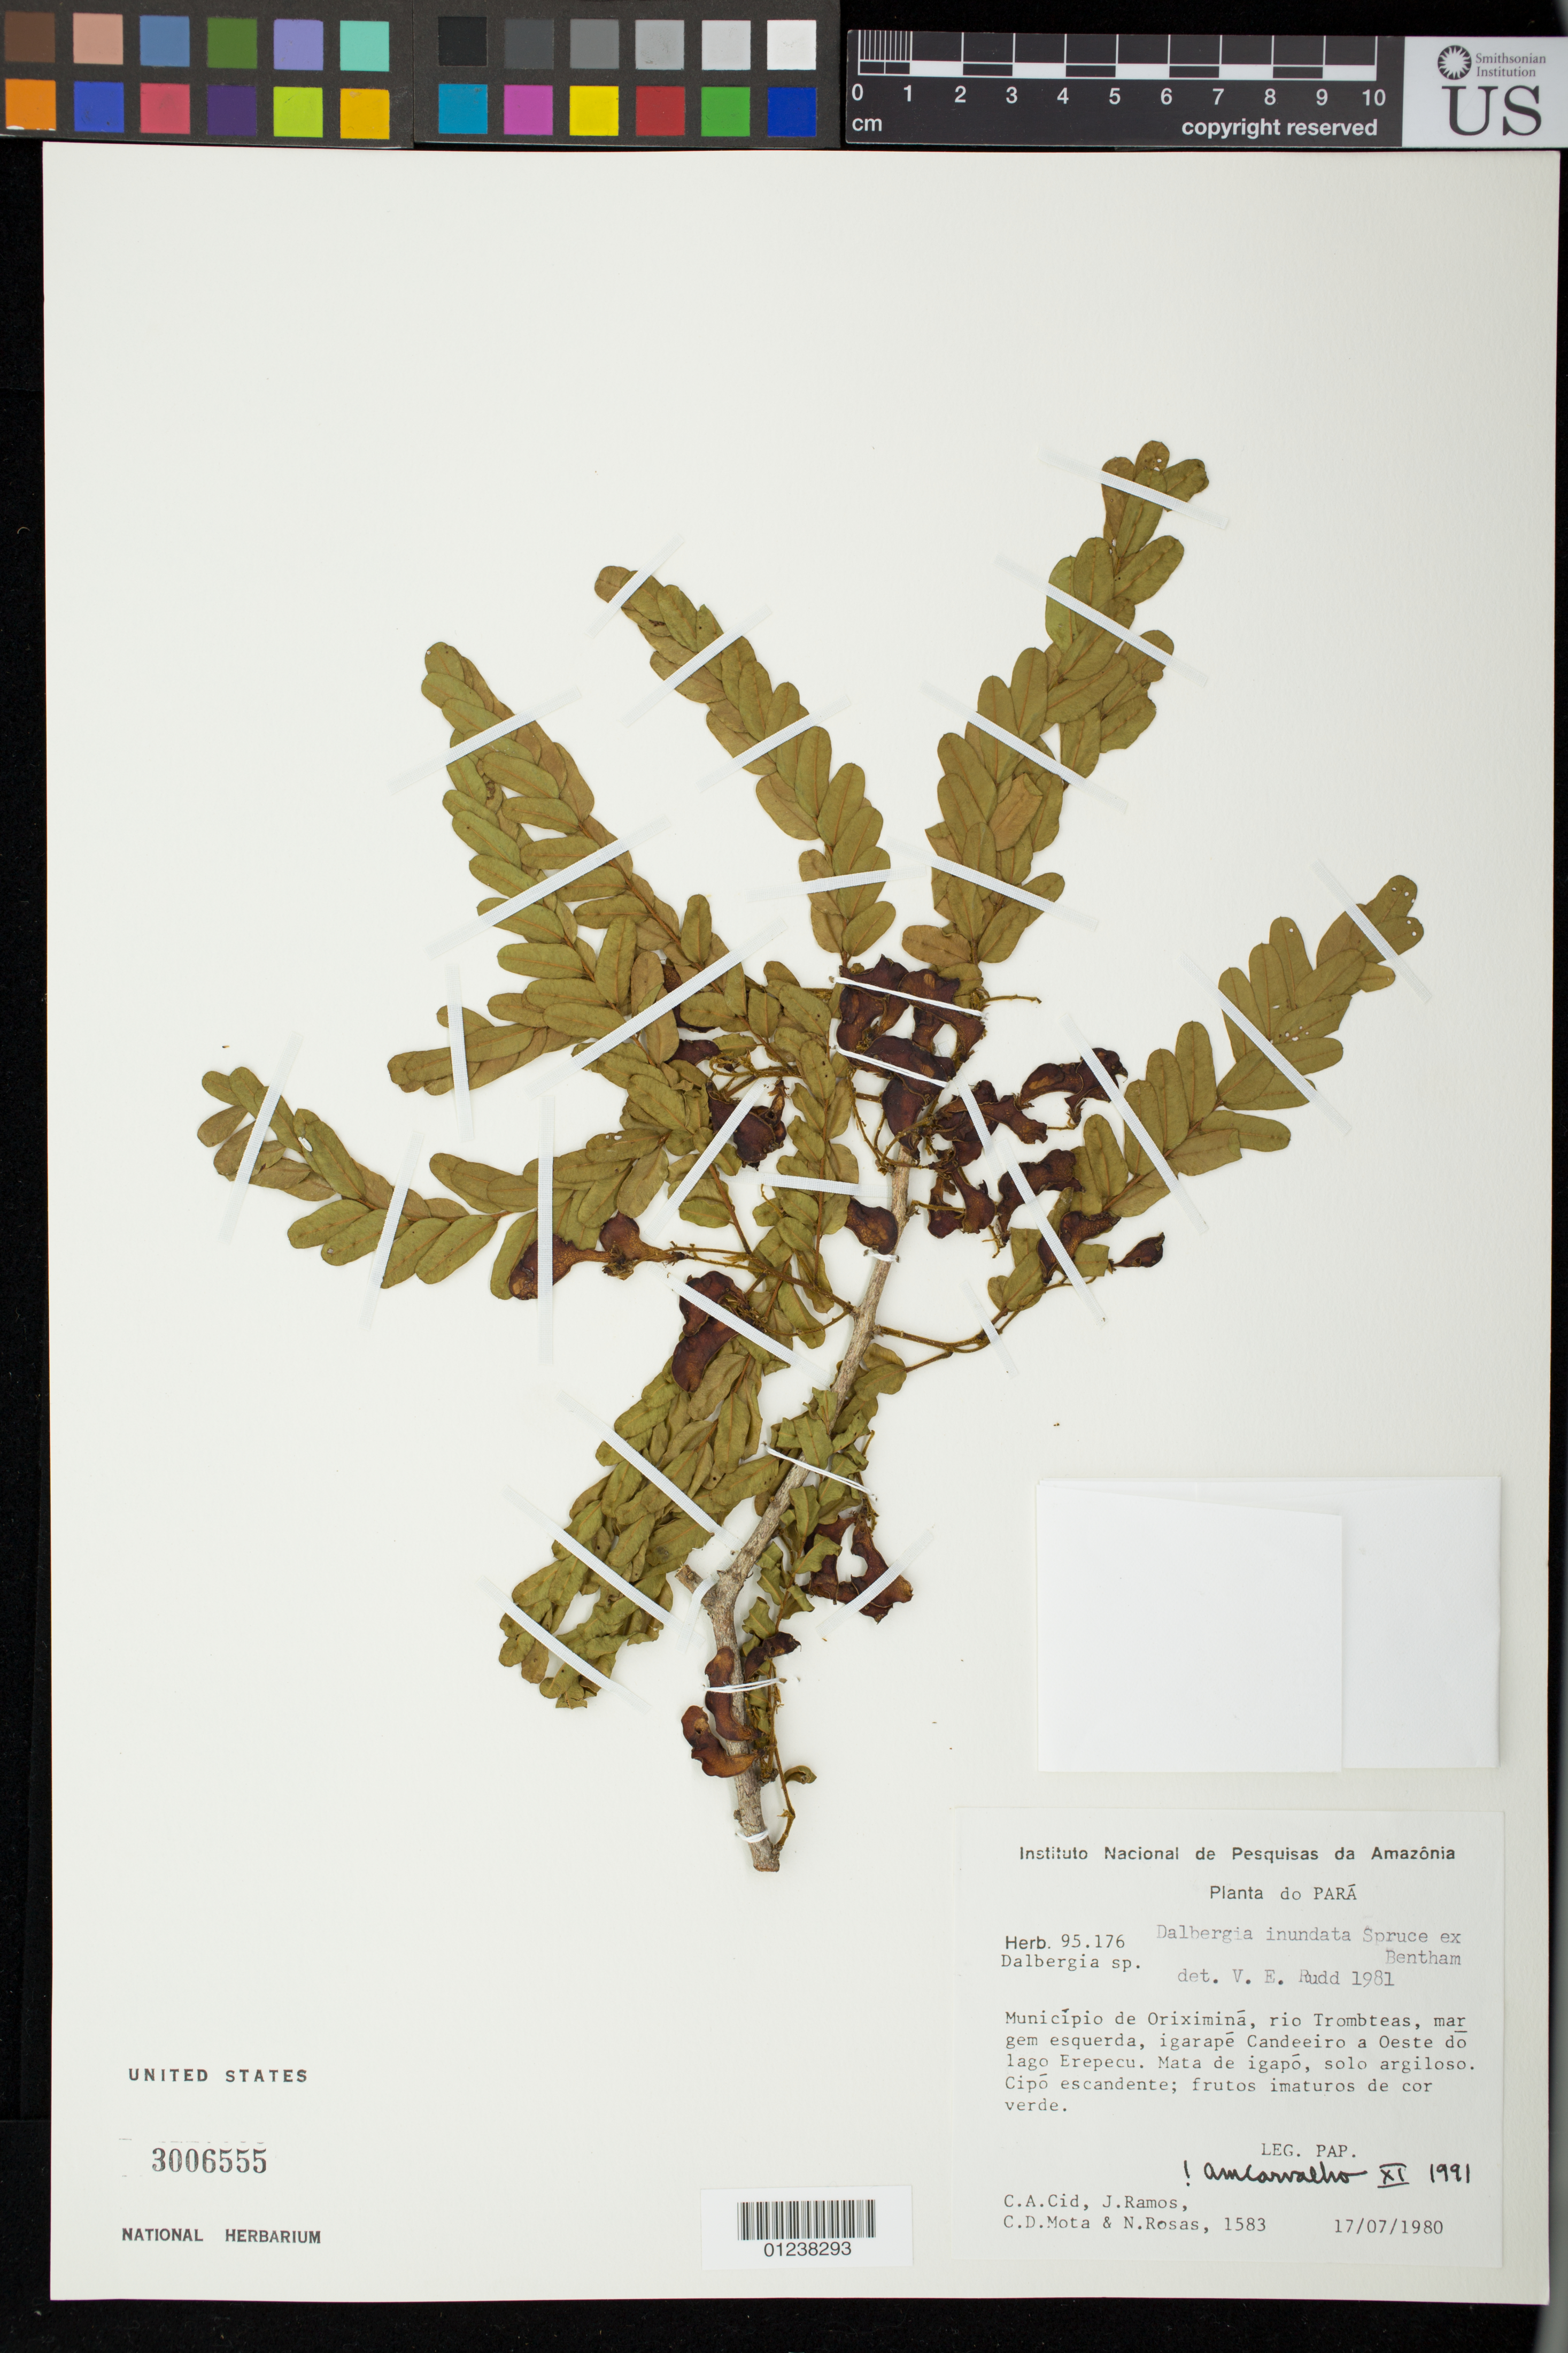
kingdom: Plantae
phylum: Tracheophyta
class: Magnoliopsida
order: Fabales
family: Fabaceae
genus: Dalbergia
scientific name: Dalbergia inundata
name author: Benth.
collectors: C. A. Cid Ferreira, J. Ramos, C. D. Mota & N. Rosas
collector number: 1583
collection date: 1980-07-17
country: Brazil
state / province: Para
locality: Municipio de Orixima, rio Trombteas, margem esquerda, igarape Candeeiro a Oeste do lago Erepecu.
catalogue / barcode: US 3006555